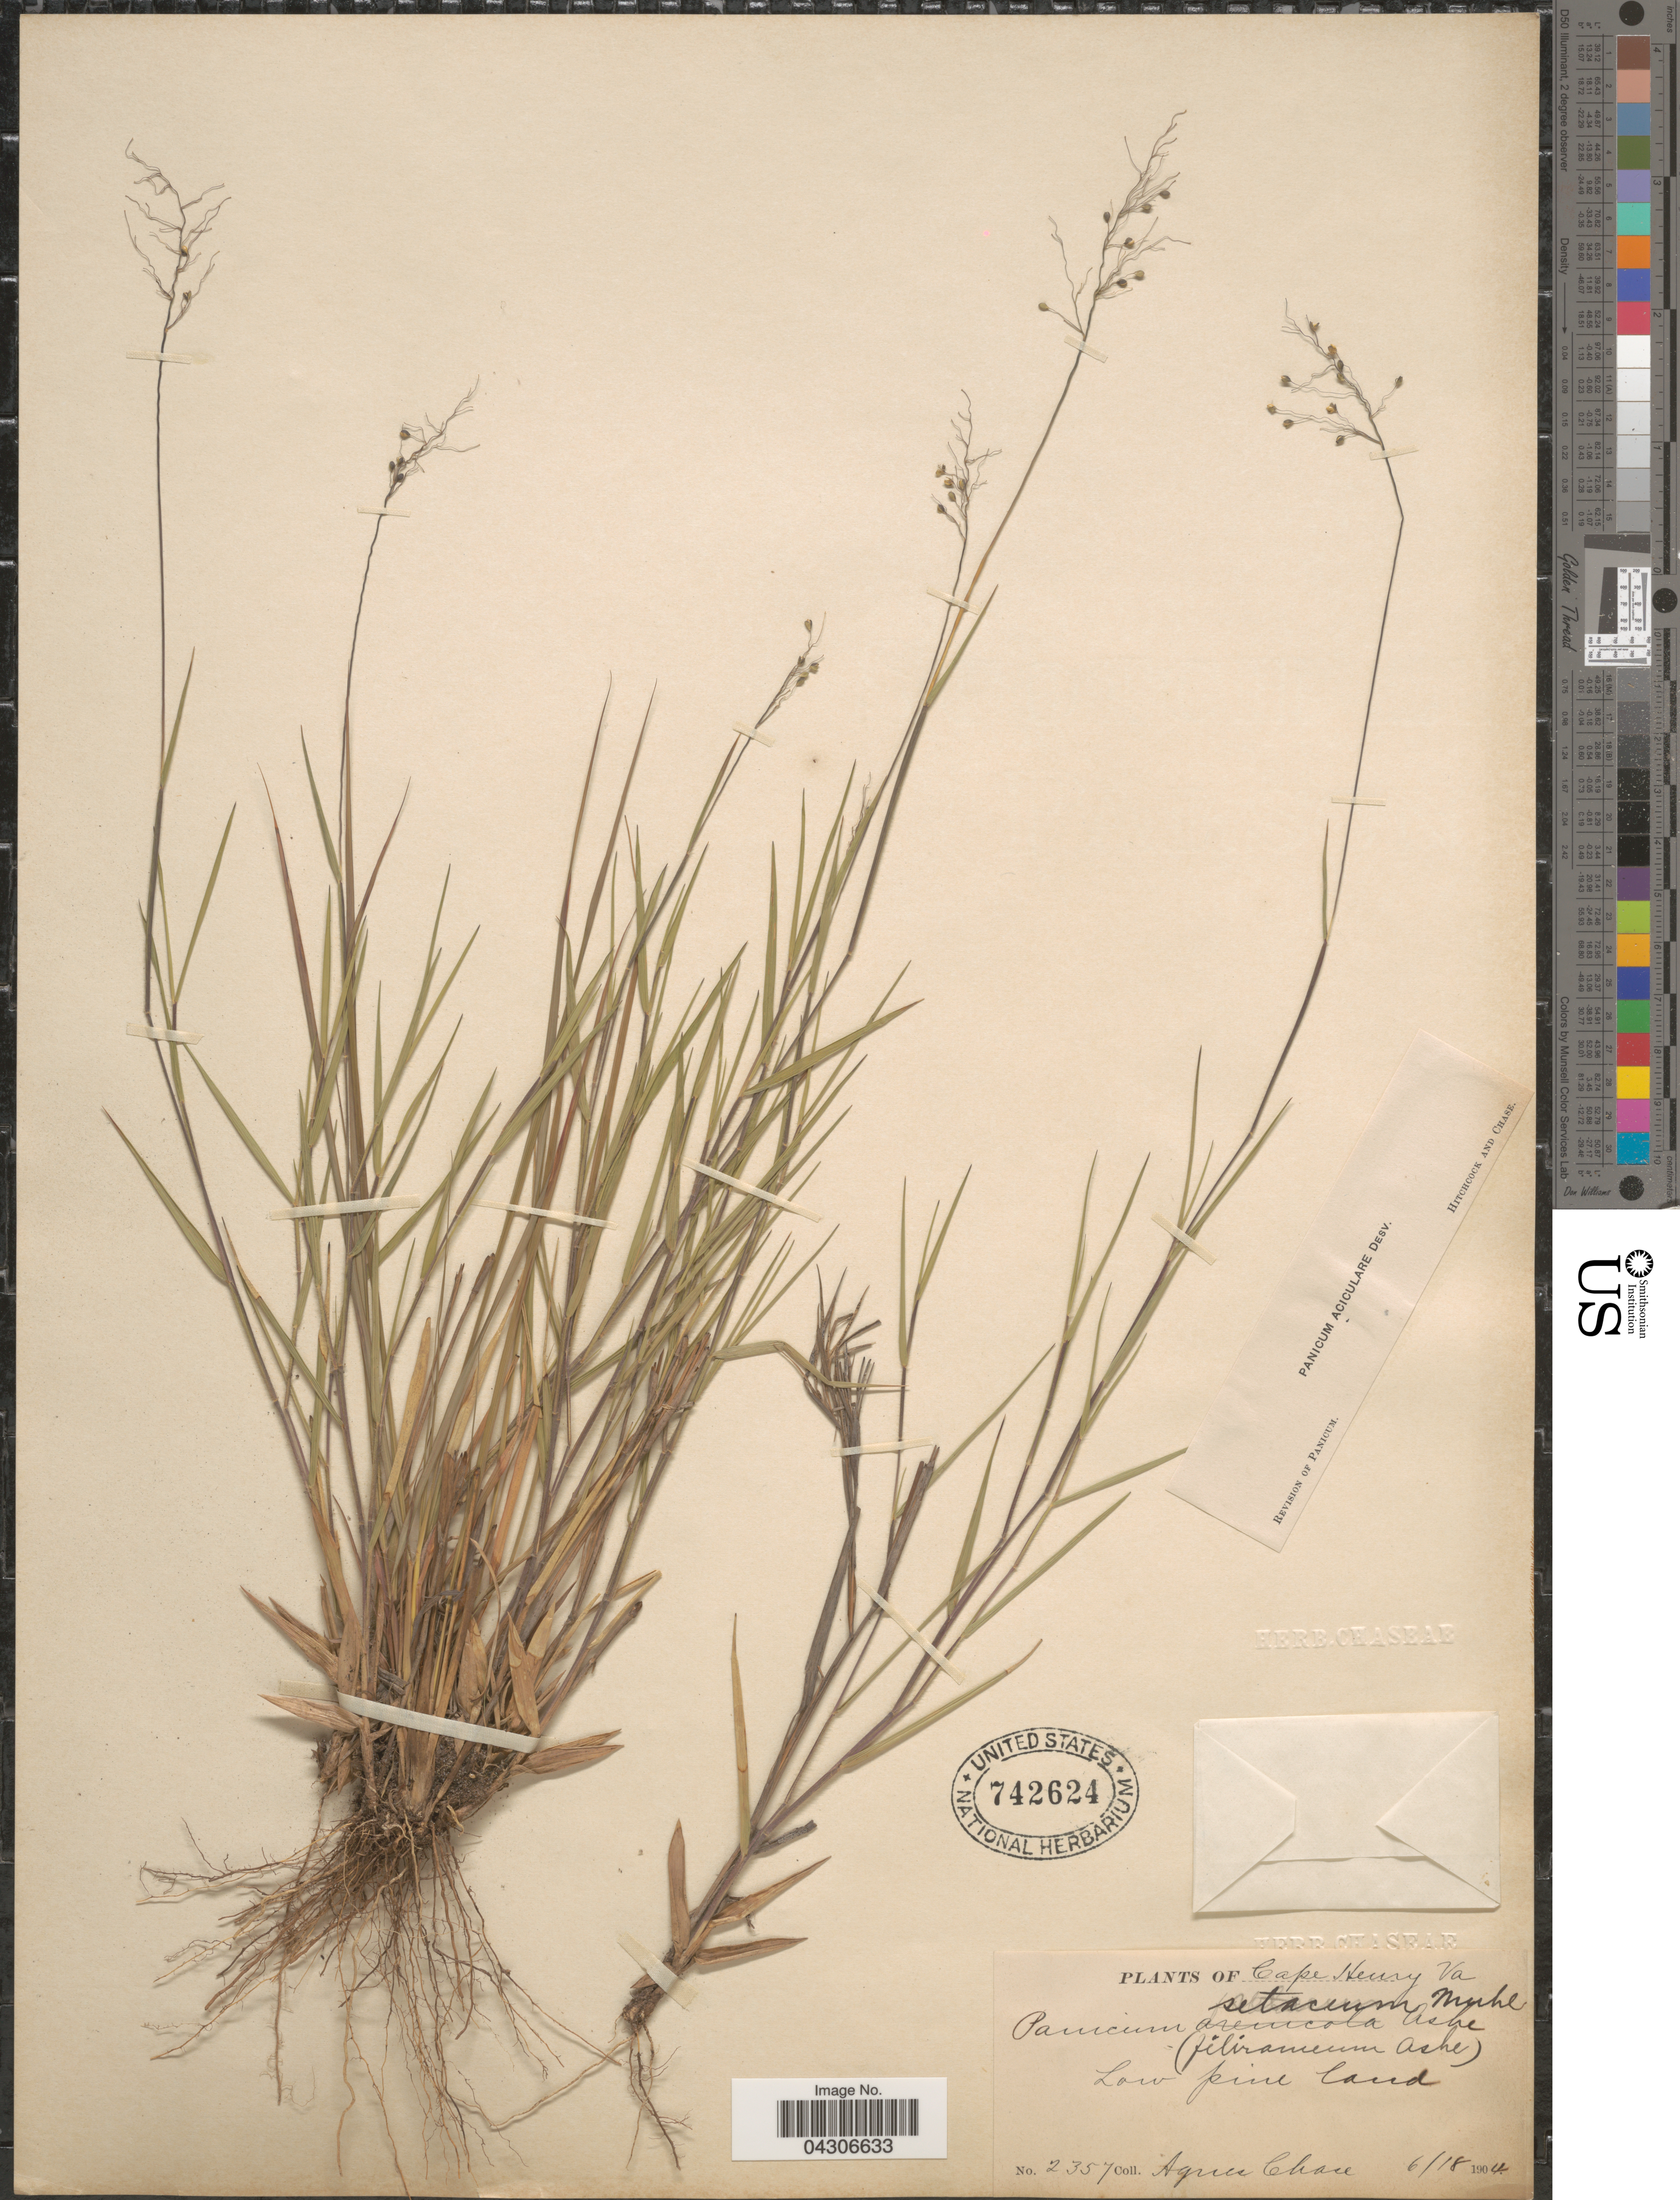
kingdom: Plantae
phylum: Tracheophyta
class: Liliopsida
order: Poales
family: Poaceae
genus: Dichanthelium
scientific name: Dichanthelium aciculare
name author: (Desv. ex Poir.) Gould & C.A. Clark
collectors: A. Chase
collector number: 2357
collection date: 1904-06-18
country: United States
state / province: Virginia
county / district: City of Virginia Beach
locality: Cape Henry.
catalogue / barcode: US 742624